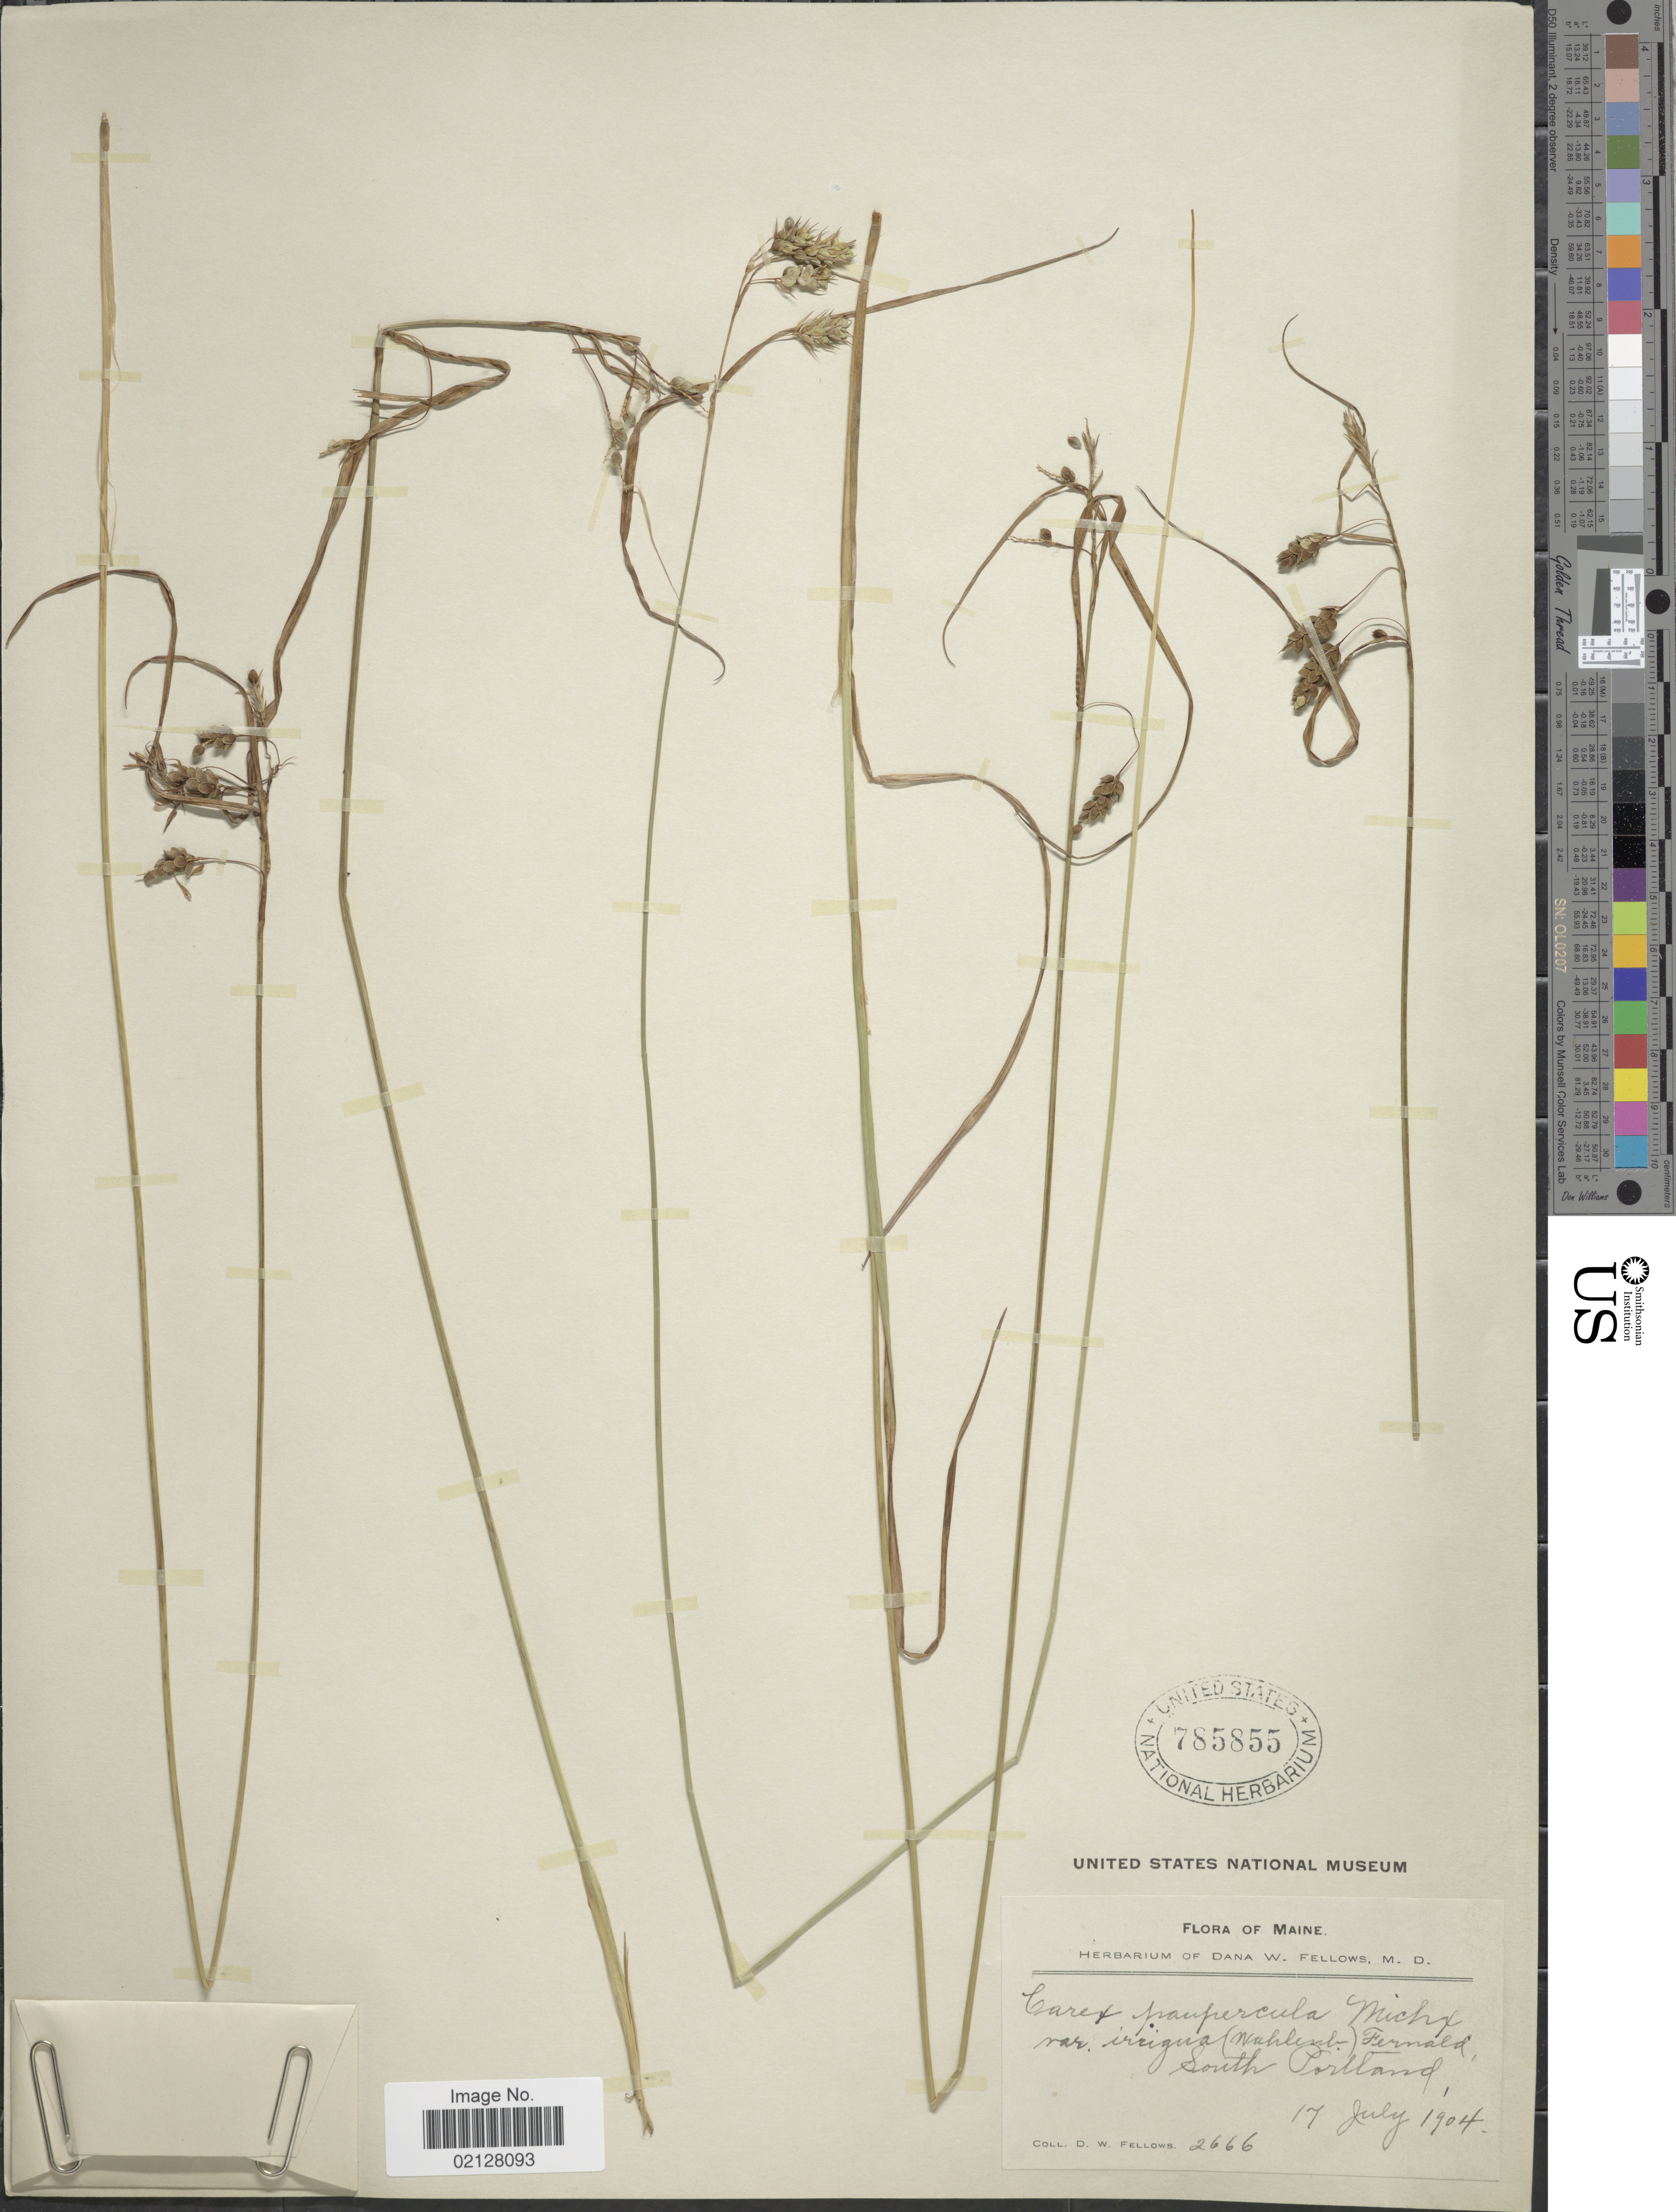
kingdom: Plantae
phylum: Tracheophyta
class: Liliopsida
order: Poales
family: Cyperaceae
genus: Carex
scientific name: Carex magellanica subsp. irrigua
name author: (Wahlenb.) Hiitonen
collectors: D. W. Fellows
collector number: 2666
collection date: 1904-07-17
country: United States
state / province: Maine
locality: South Portland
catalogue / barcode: US 785855